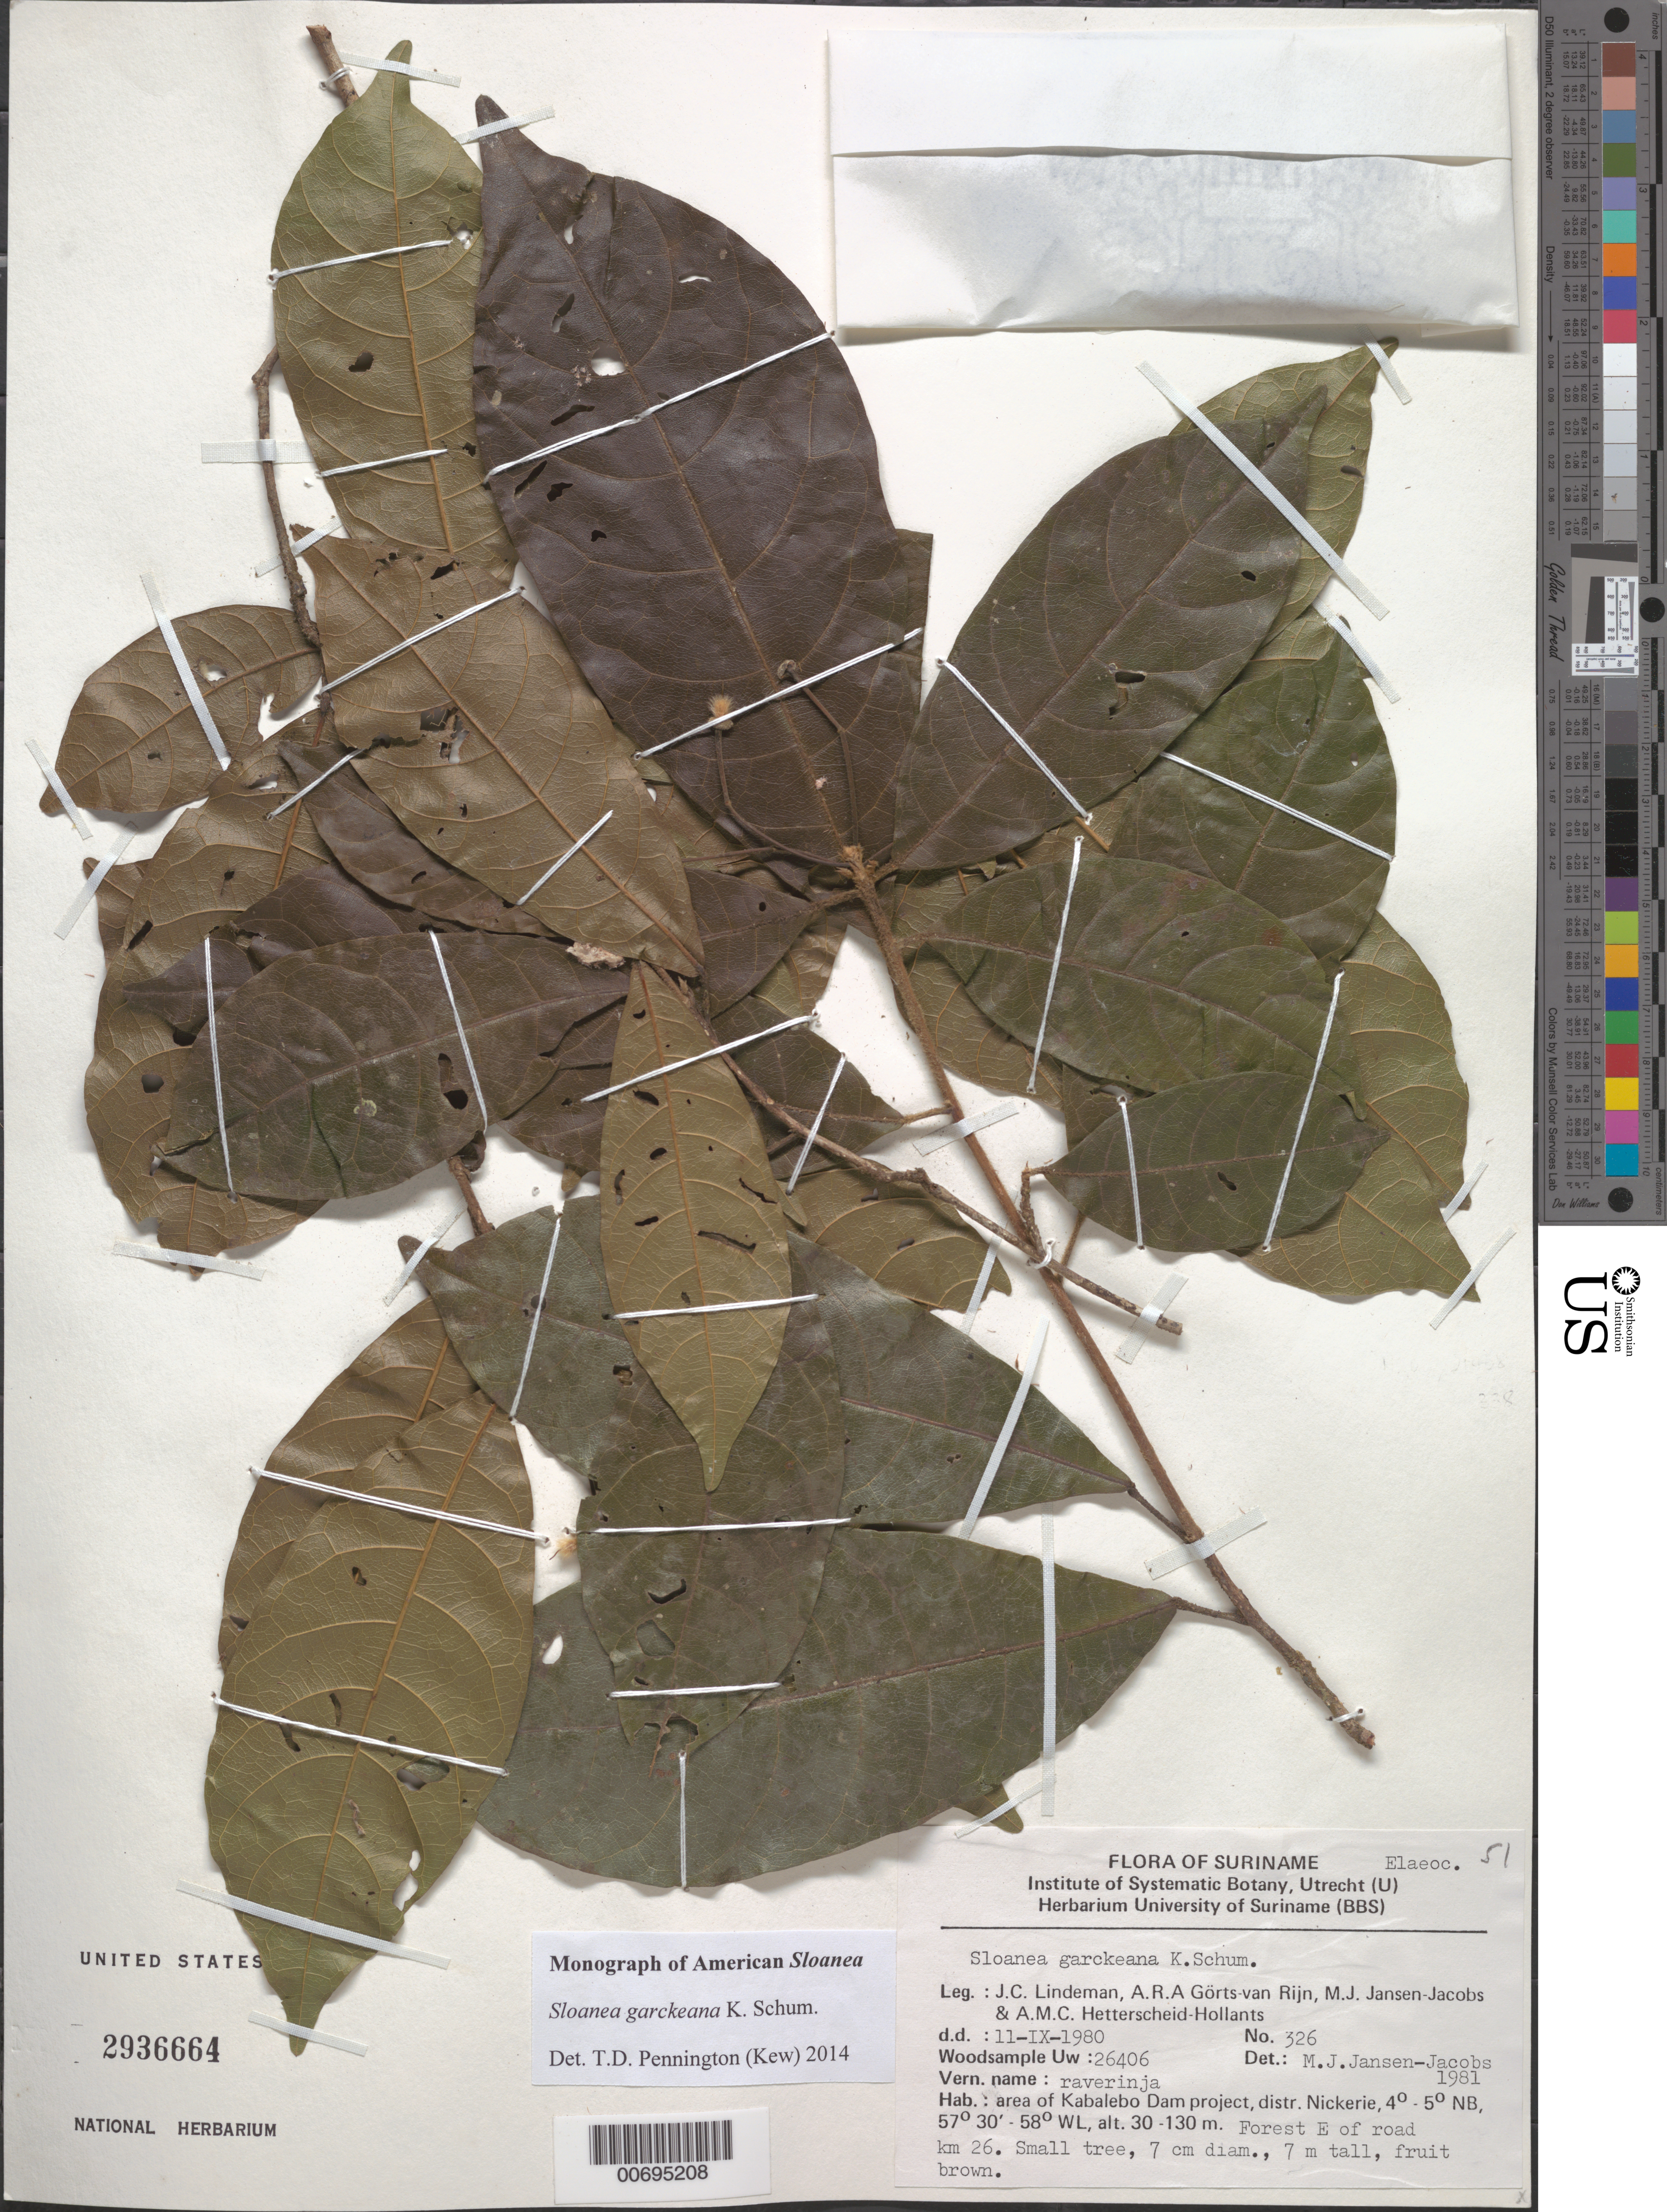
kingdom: Plantae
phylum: Tracheophyta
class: Magnoliopsida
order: Oxalidales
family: Elaeocarpaceae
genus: Sloanea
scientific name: Sloanea garckeana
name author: K. Schum.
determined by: Pennington, T. D., (K)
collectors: J. C. Lindeman, A. .R. A. Görts-van Rijn, M. J. Jansen-Jacobs & A. Hetterscheid-Hollants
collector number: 80 326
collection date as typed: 11-Sep-80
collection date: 1980-09-11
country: Suriname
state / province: Nickerie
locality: Kabalebo Dam project area, W of road km 25.3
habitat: Forest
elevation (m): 30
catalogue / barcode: US 2936664